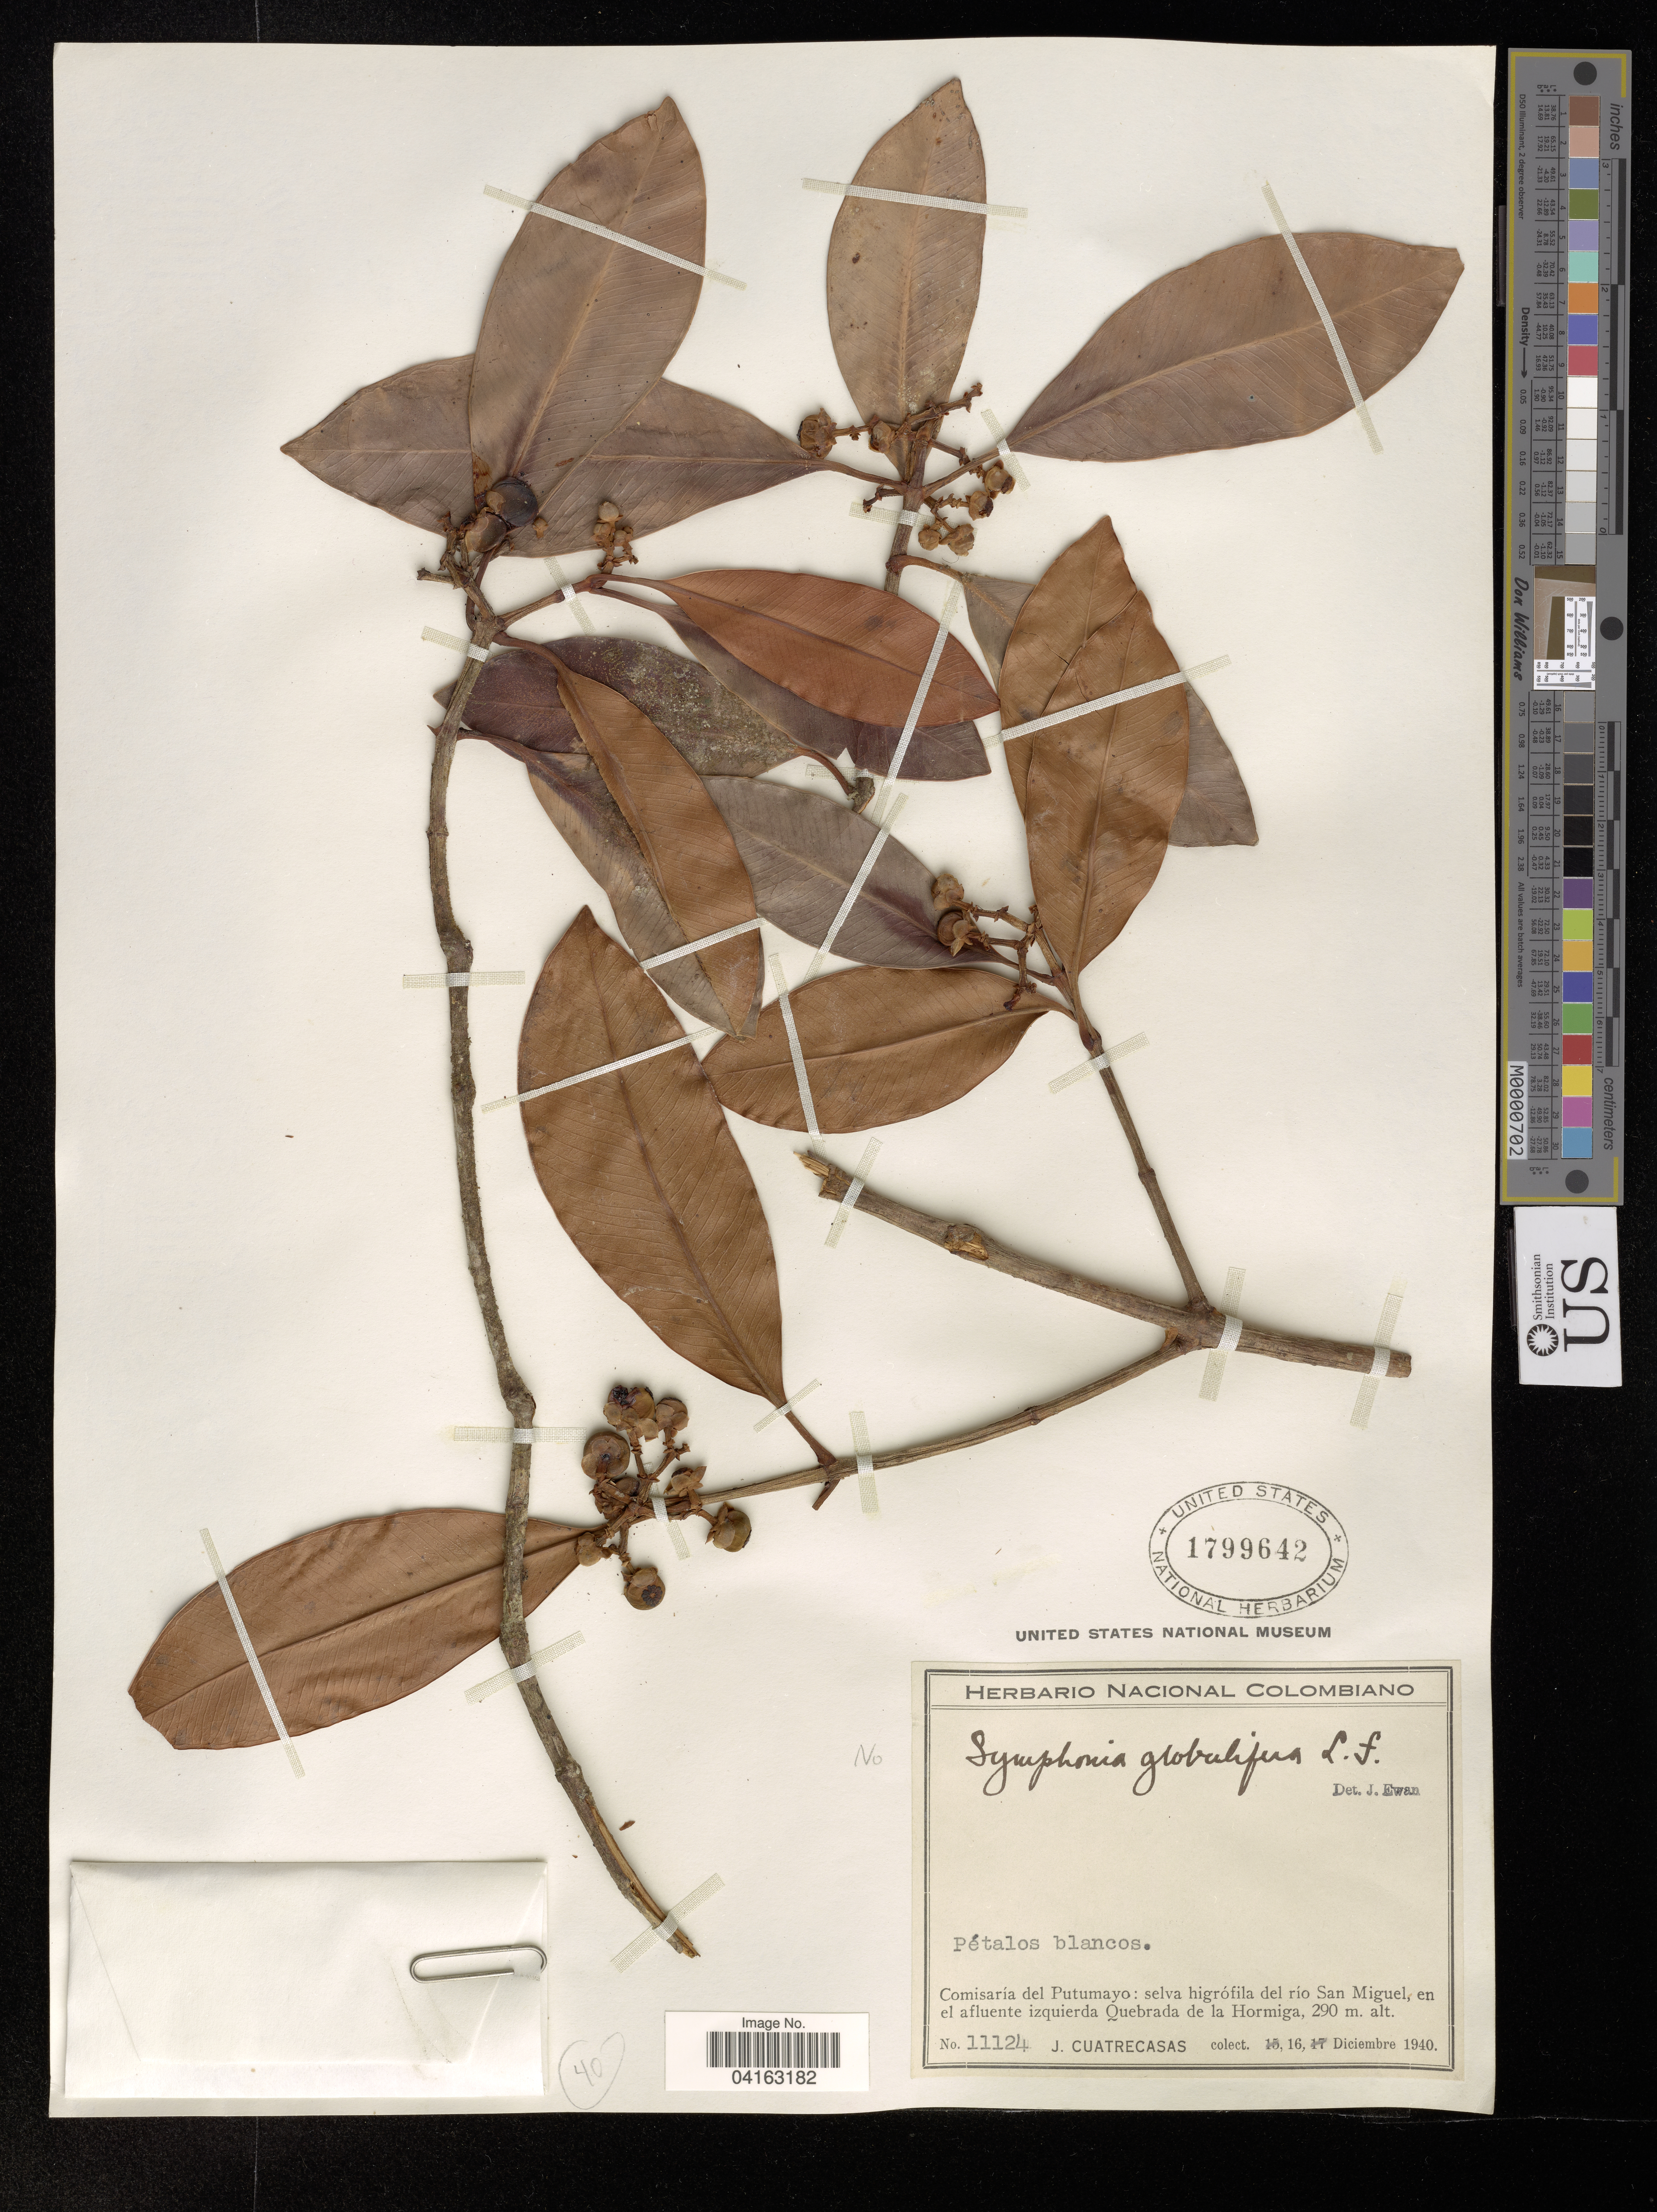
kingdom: Plantae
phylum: Tracheophyta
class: Magnoliopsida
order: Malpighiales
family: Clusiaceae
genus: Symphonia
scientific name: Symphonia globulifera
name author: L. f.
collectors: J. Cuatrecasas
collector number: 11124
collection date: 1940-12-16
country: Colombia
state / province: Putumayo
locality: Comisaría del Putumayo: selva higrófila del río San Miguel, en el afluente izquierda Quebrada de la Hormiga.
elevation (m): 290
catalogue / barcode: US 1799642